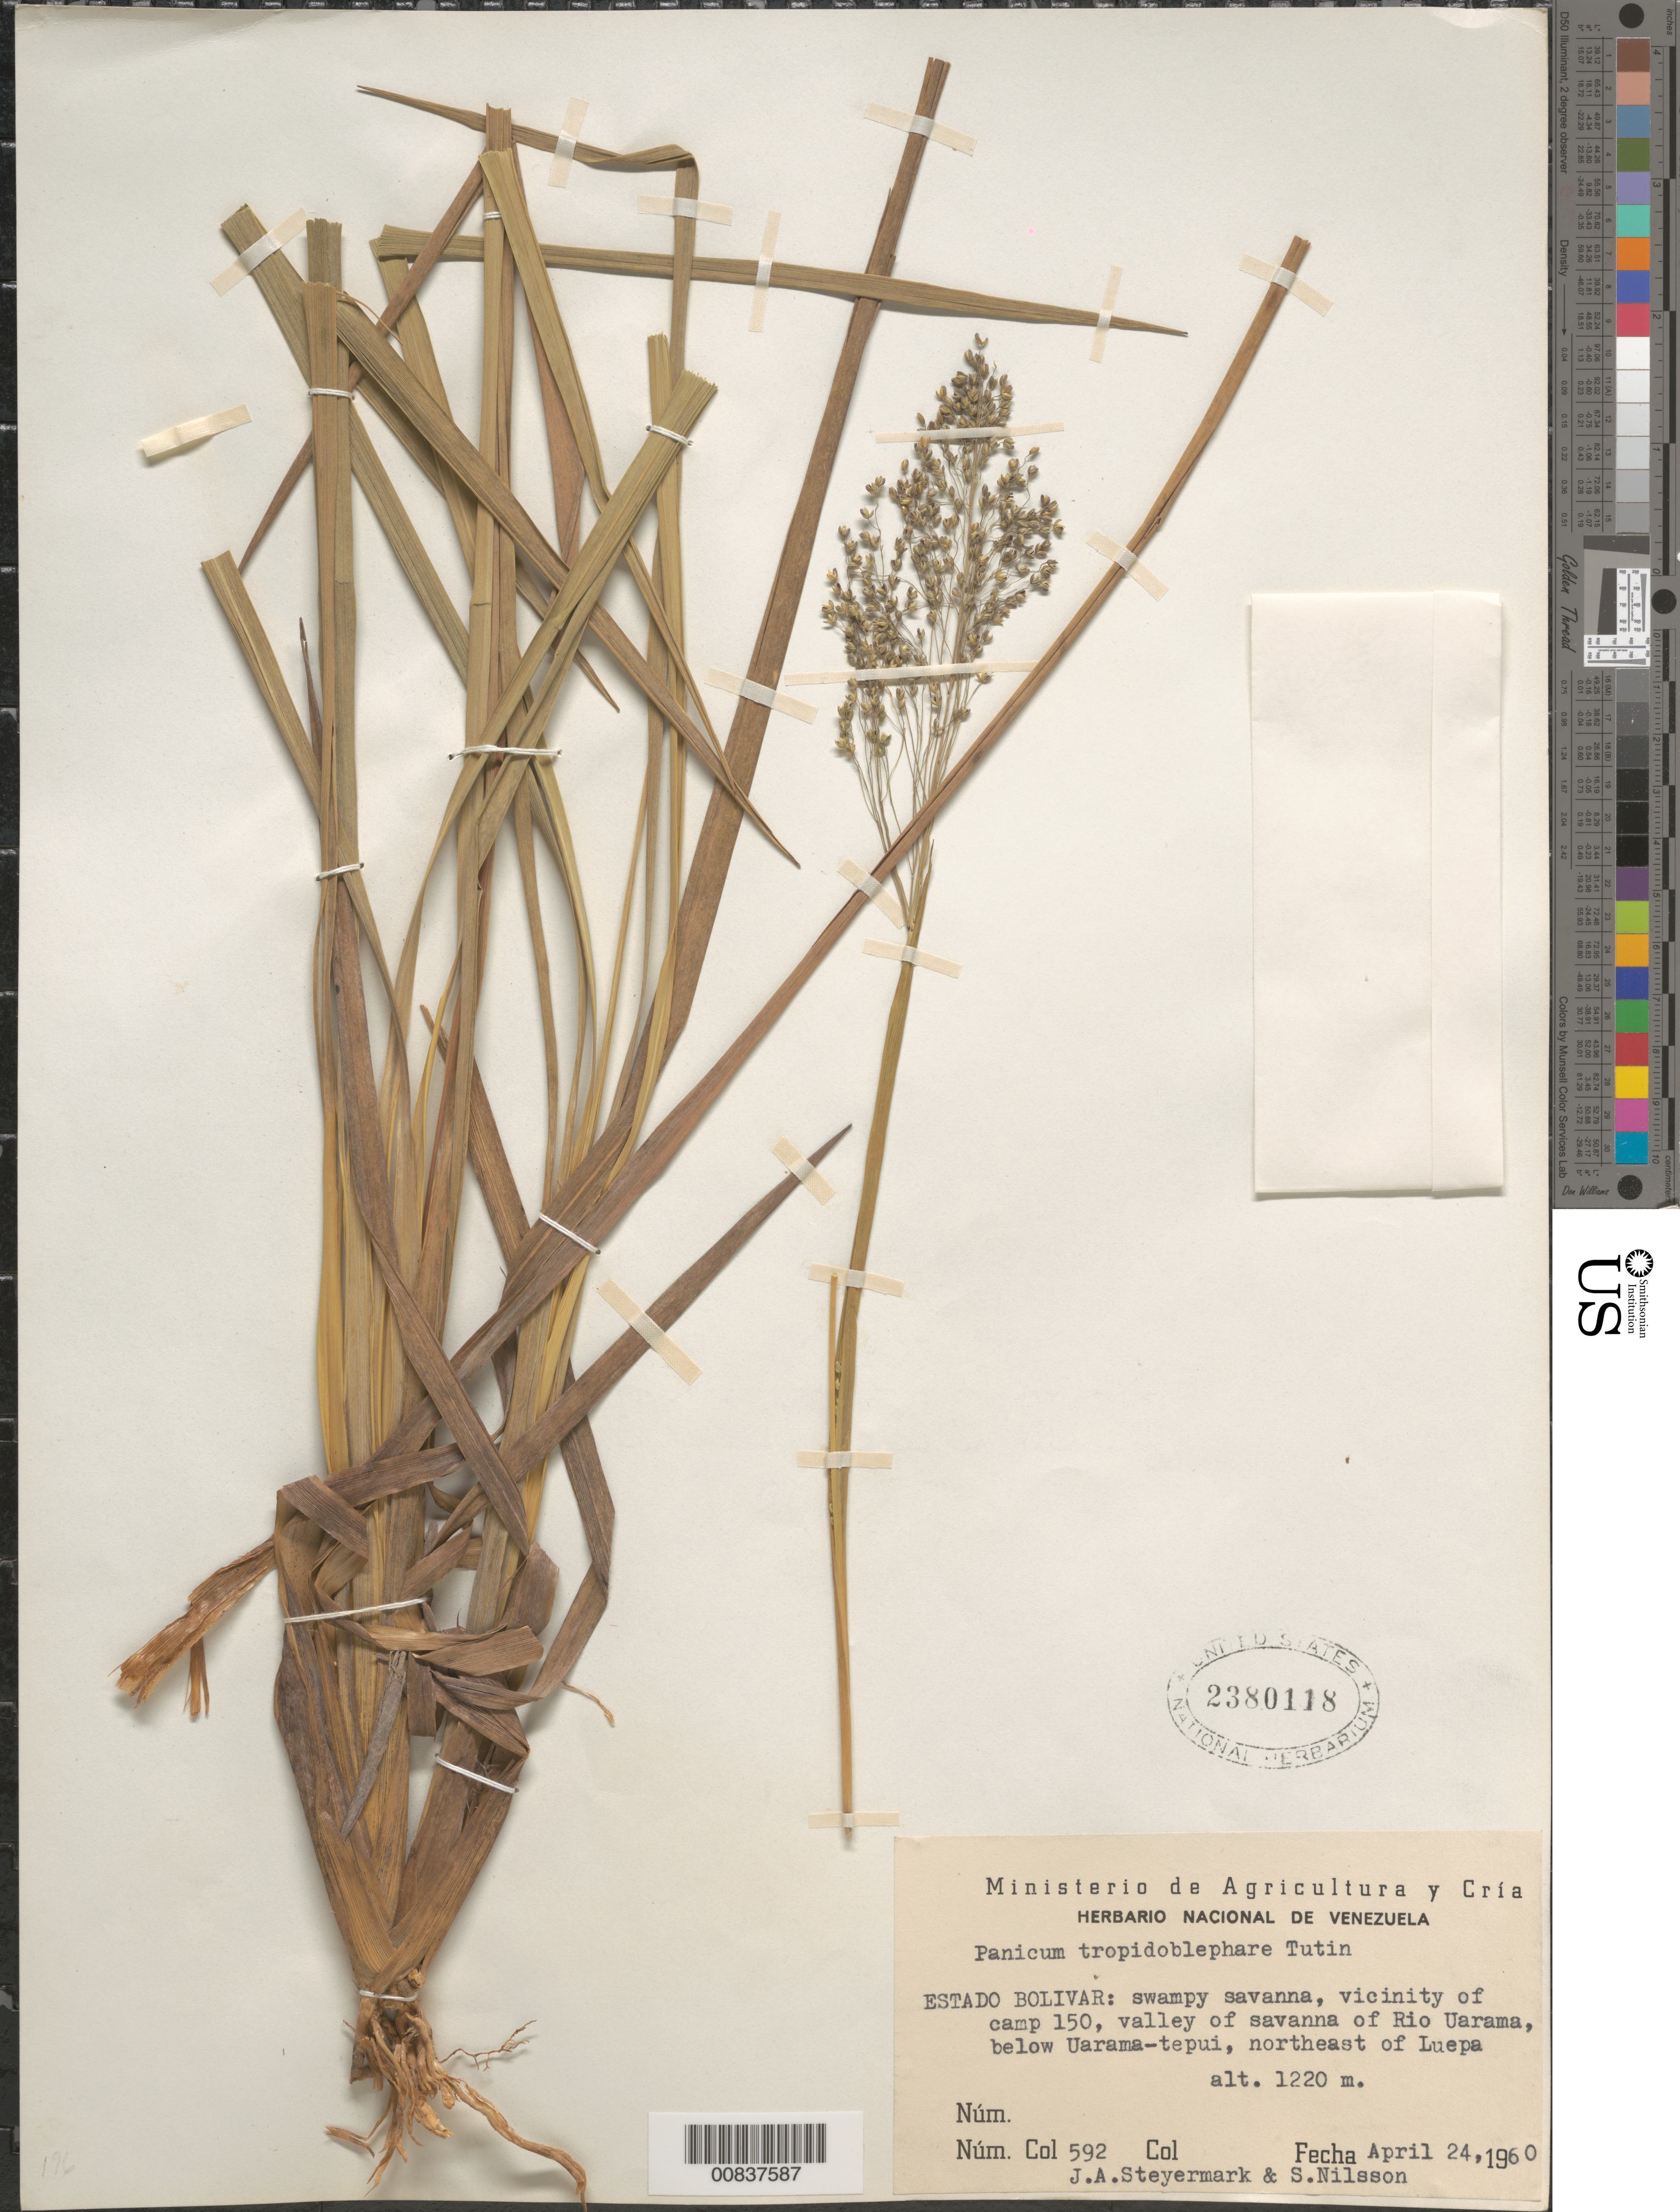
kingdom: Plantae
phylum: Tracheophyta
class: Liliopsida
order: Poales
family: Poaceae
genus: Panicum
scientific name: Panicum chnoodes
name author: Trin.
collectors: J. Steyermark & S. Nilsson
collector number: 60 592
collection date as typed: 24-Apr-60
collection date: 1960-04-24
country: Venezuela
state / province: Bolívar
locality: Río Uarama, below Uarama-tepuí, NE of Luepa, vic. of road campamento 150 at km 150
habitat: Swampy savanna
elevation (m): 1220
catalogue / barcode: US 2380118